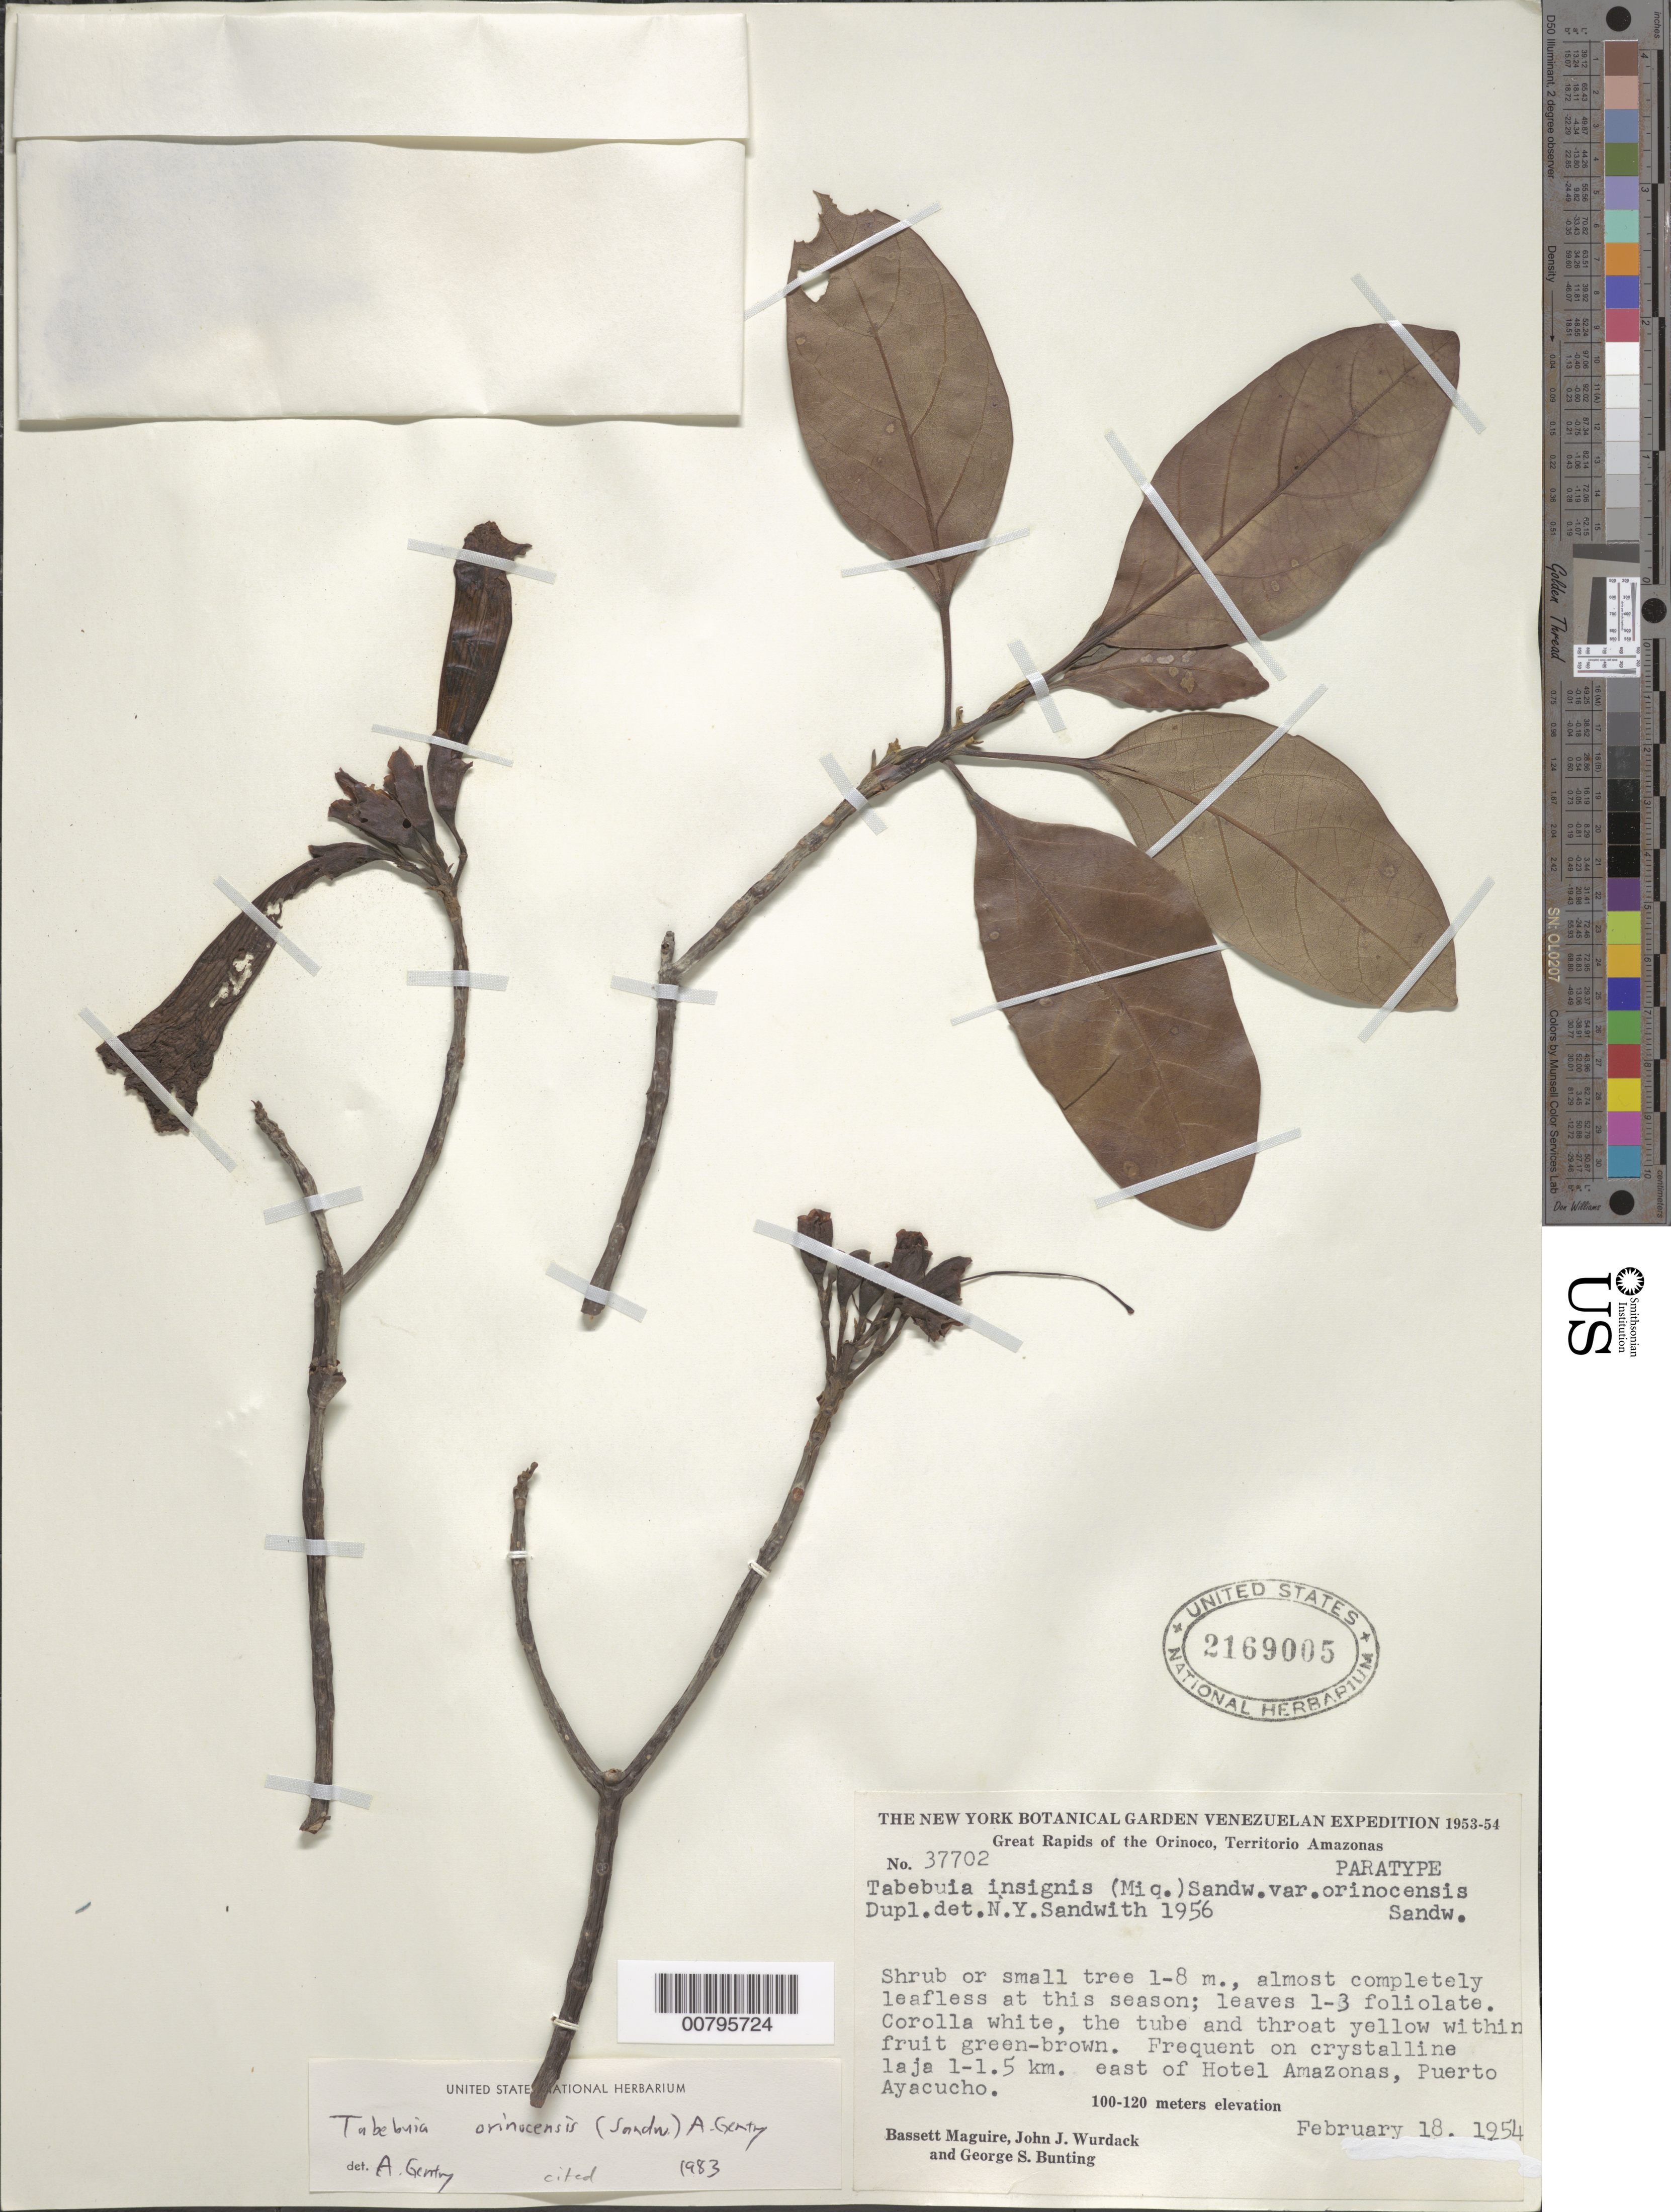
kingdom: Plantae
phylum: Tracheophyta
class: Magnoliopsida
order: Lamiales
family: Bignoniaceae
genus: Tabebuia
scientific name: Tabebuia orinocensis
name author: (Sandwith) A.H. Gentry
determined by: Gentry, A. H.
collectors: B. Maguire, J. J. Wurdack & G. S. Bunting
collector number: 37702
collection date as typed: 18-Feb-54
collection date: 1954-02-18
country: Venezuela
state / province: Amazonas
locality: Puerto Ayacucho, 1-1.5 km E of Hotel Amazonas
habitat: Crystalline laja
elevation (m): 100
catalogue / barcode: US 2169005